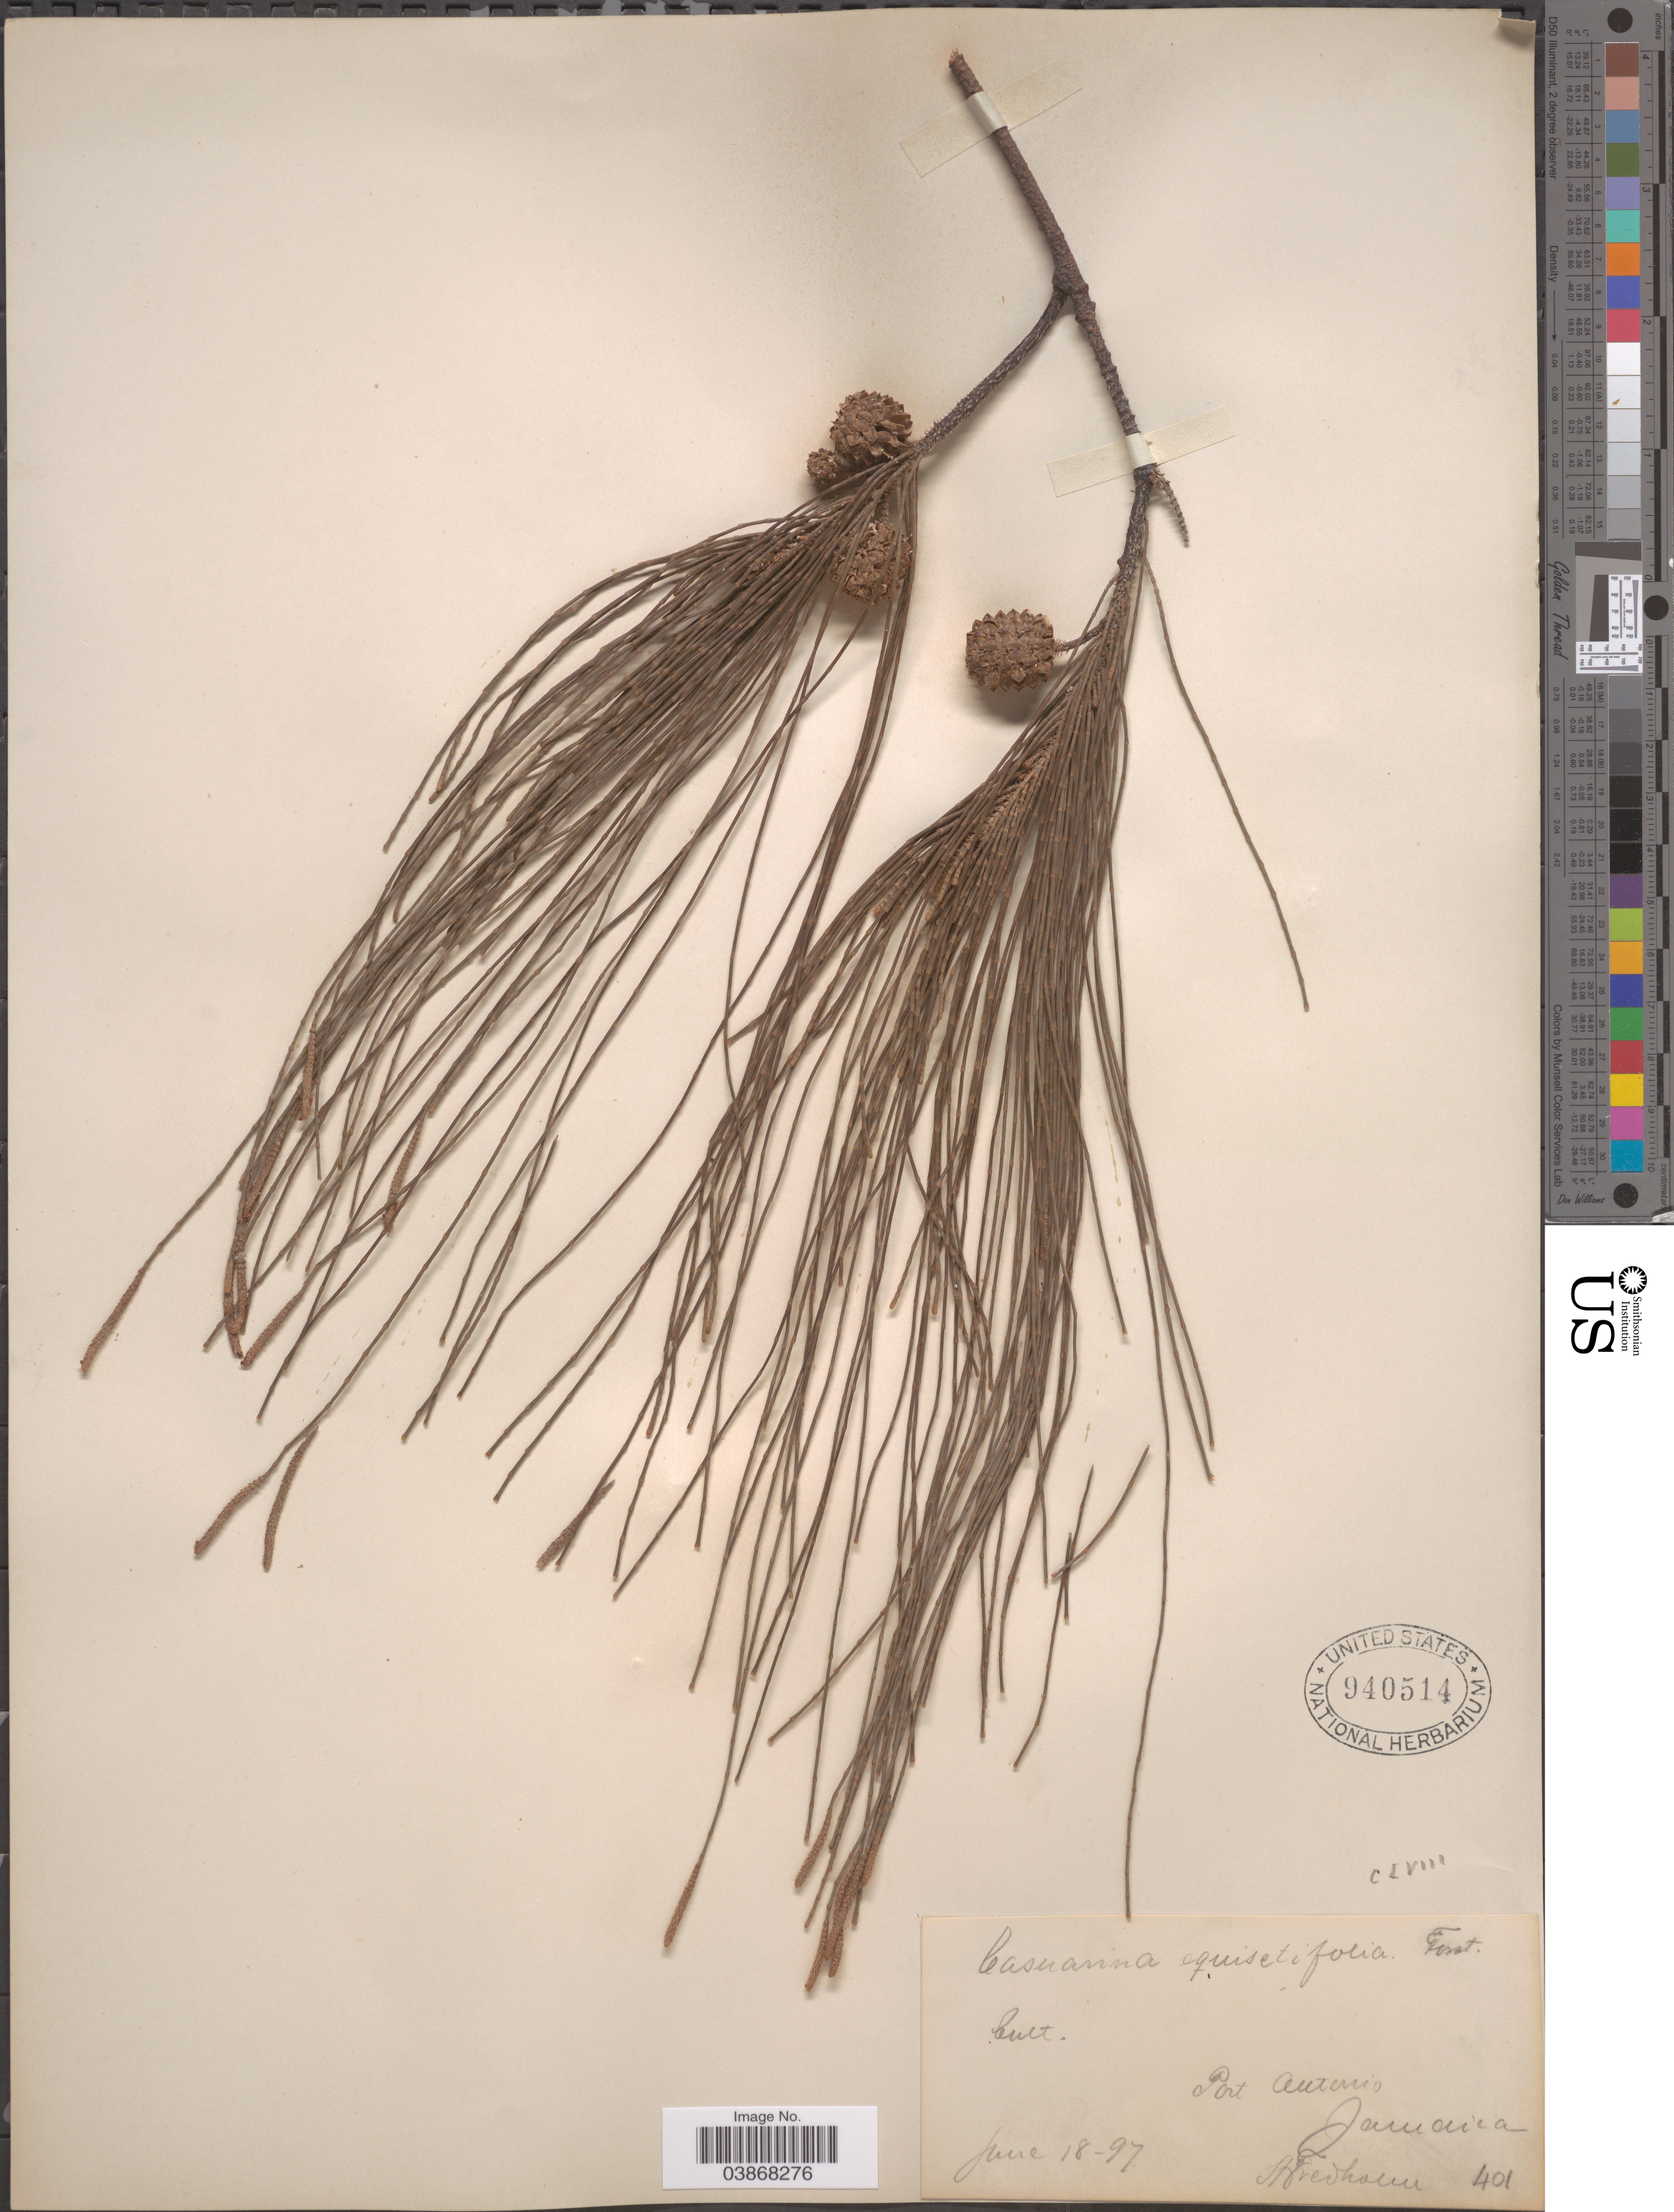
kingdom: Plantae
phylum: Tracheophyta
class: Magnoliopsida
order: Fagales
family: Casuarinaceae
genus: Casuarina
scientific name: Casuarina equisetifolia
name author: L.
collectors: A. Fredholm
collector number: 401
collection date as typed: Transcribed d/m/y: 18/6/97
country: Jamaica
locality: Port Antonio.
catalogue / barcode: US 940514